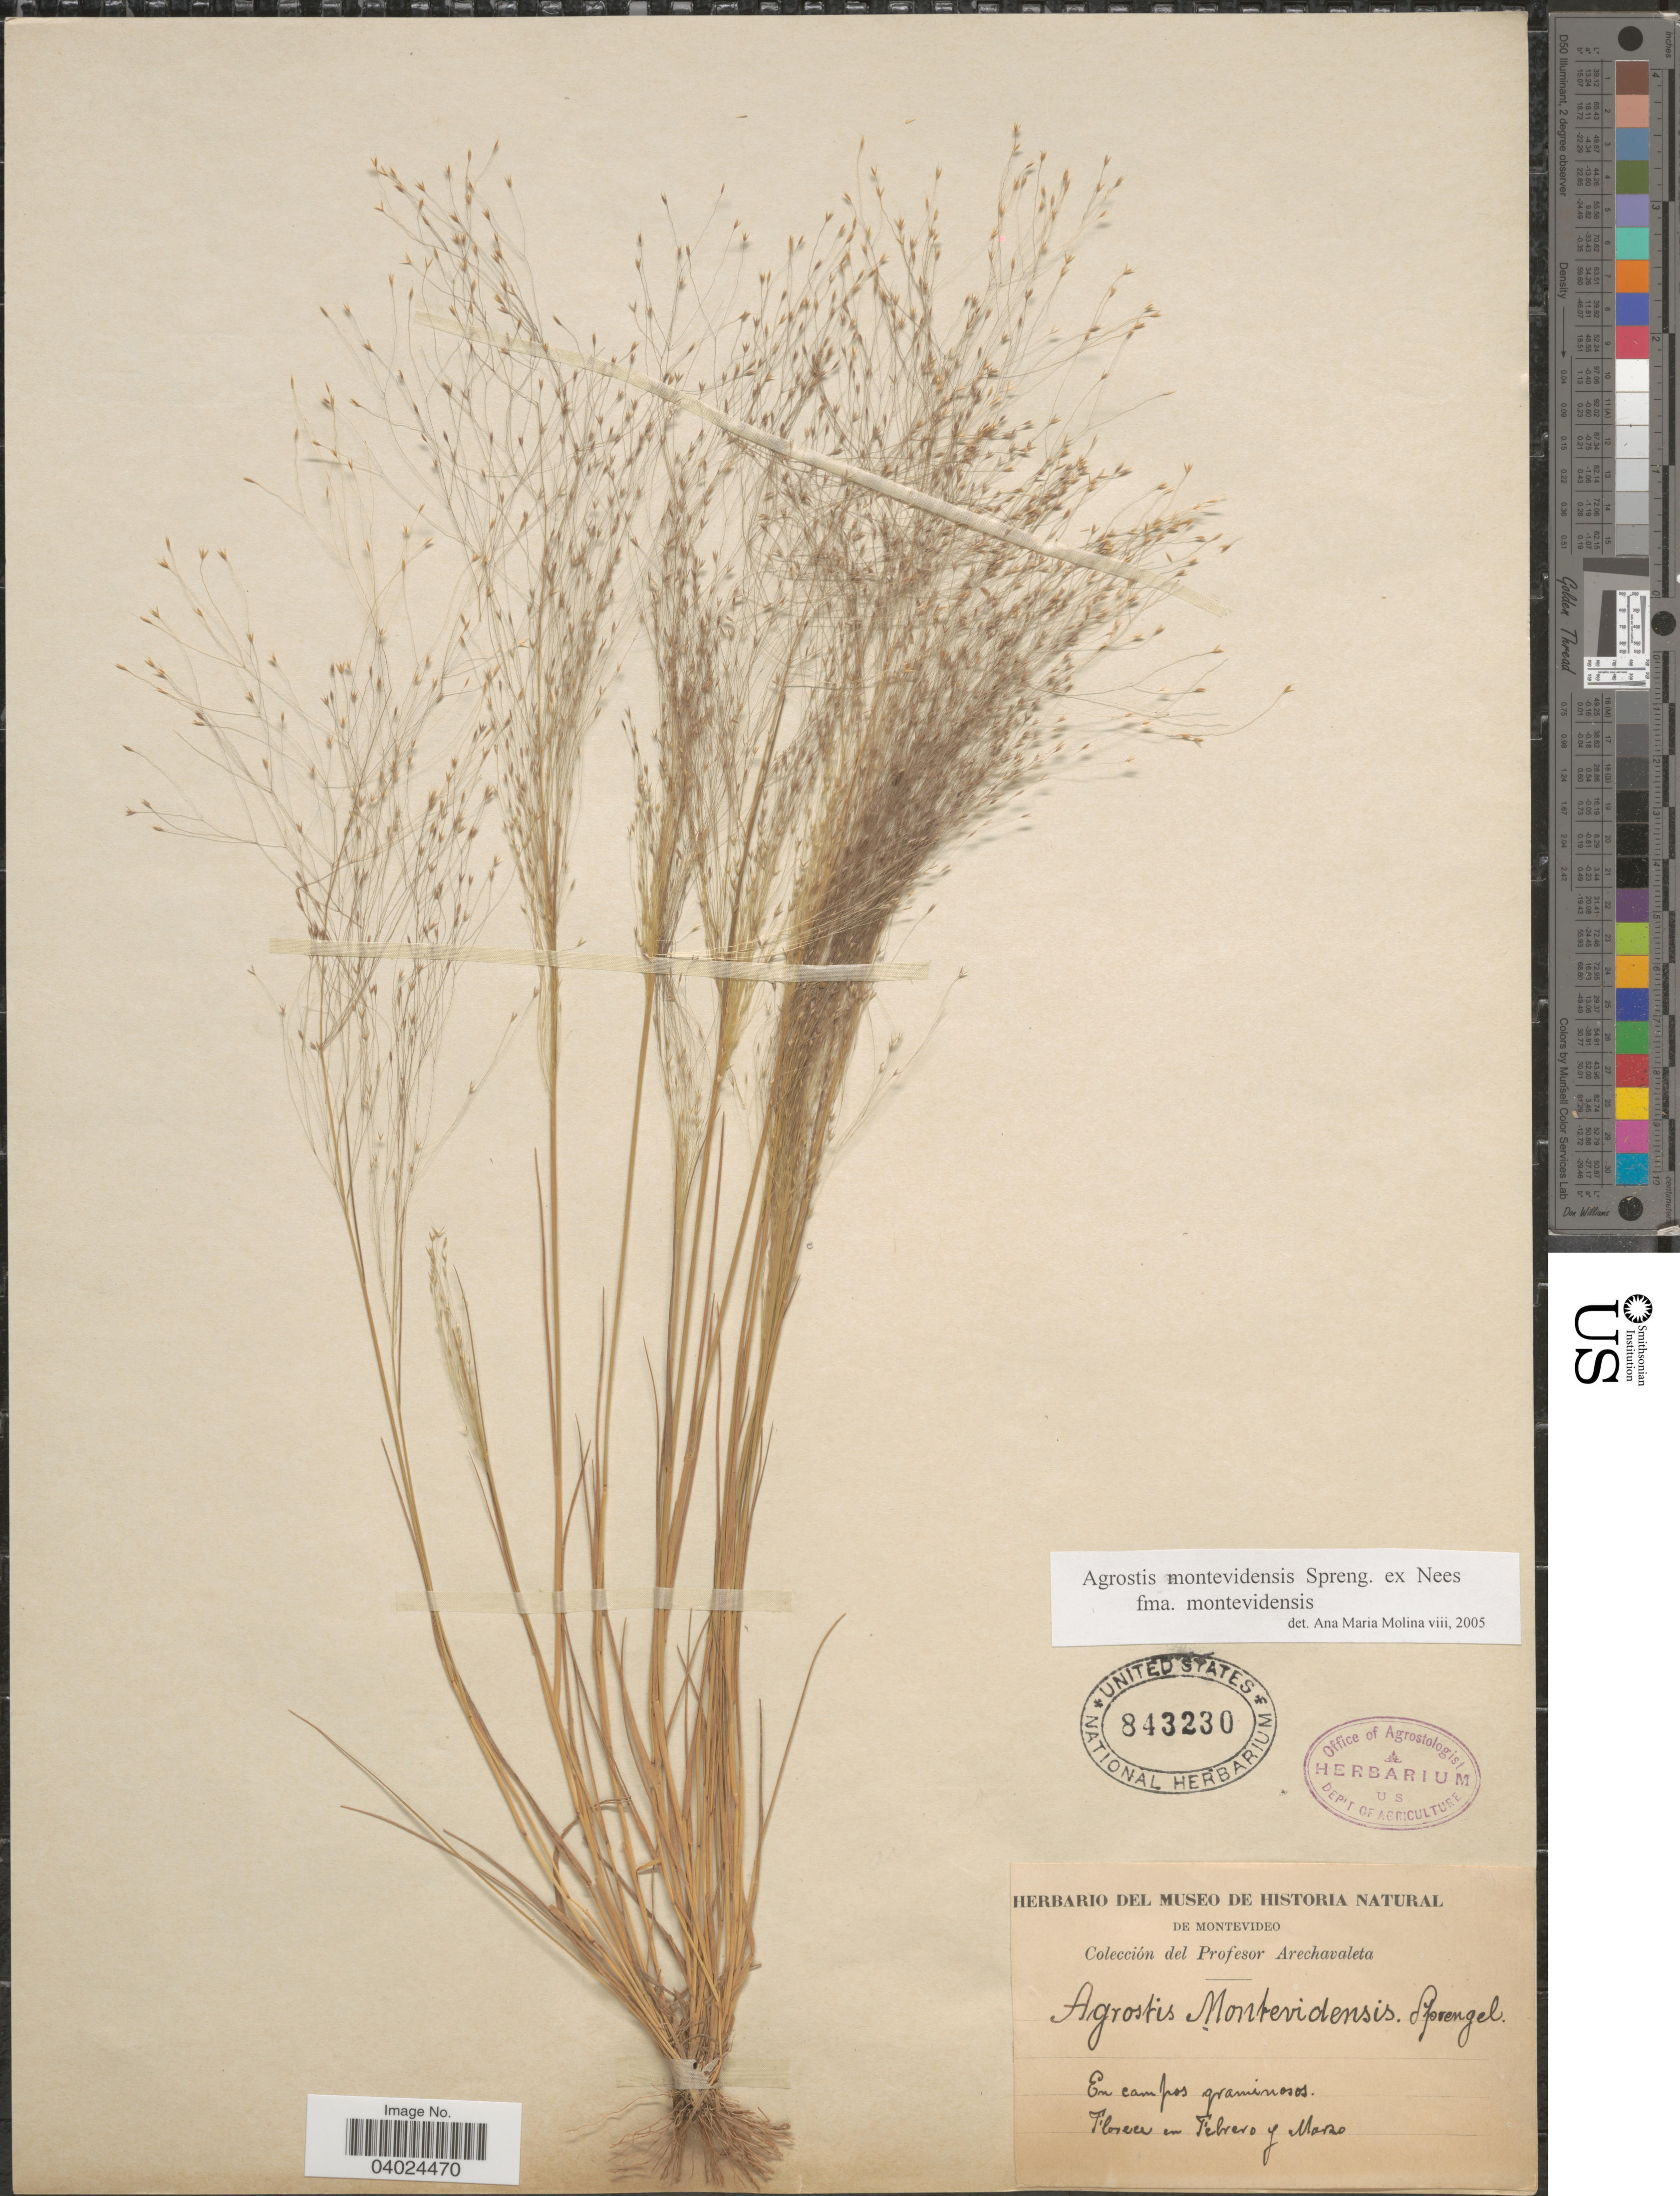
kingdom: Plantae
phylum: Tracheophyta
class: Liliopsida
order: Poales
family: Poaceae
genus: Agrostis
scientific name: Agrostis montevidensis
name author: A. Spreng. ex Nees in Mart.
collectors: Arechavaleta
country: Uruguay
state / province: Montevideo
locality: En campos graminosis.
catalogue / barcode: US 843230